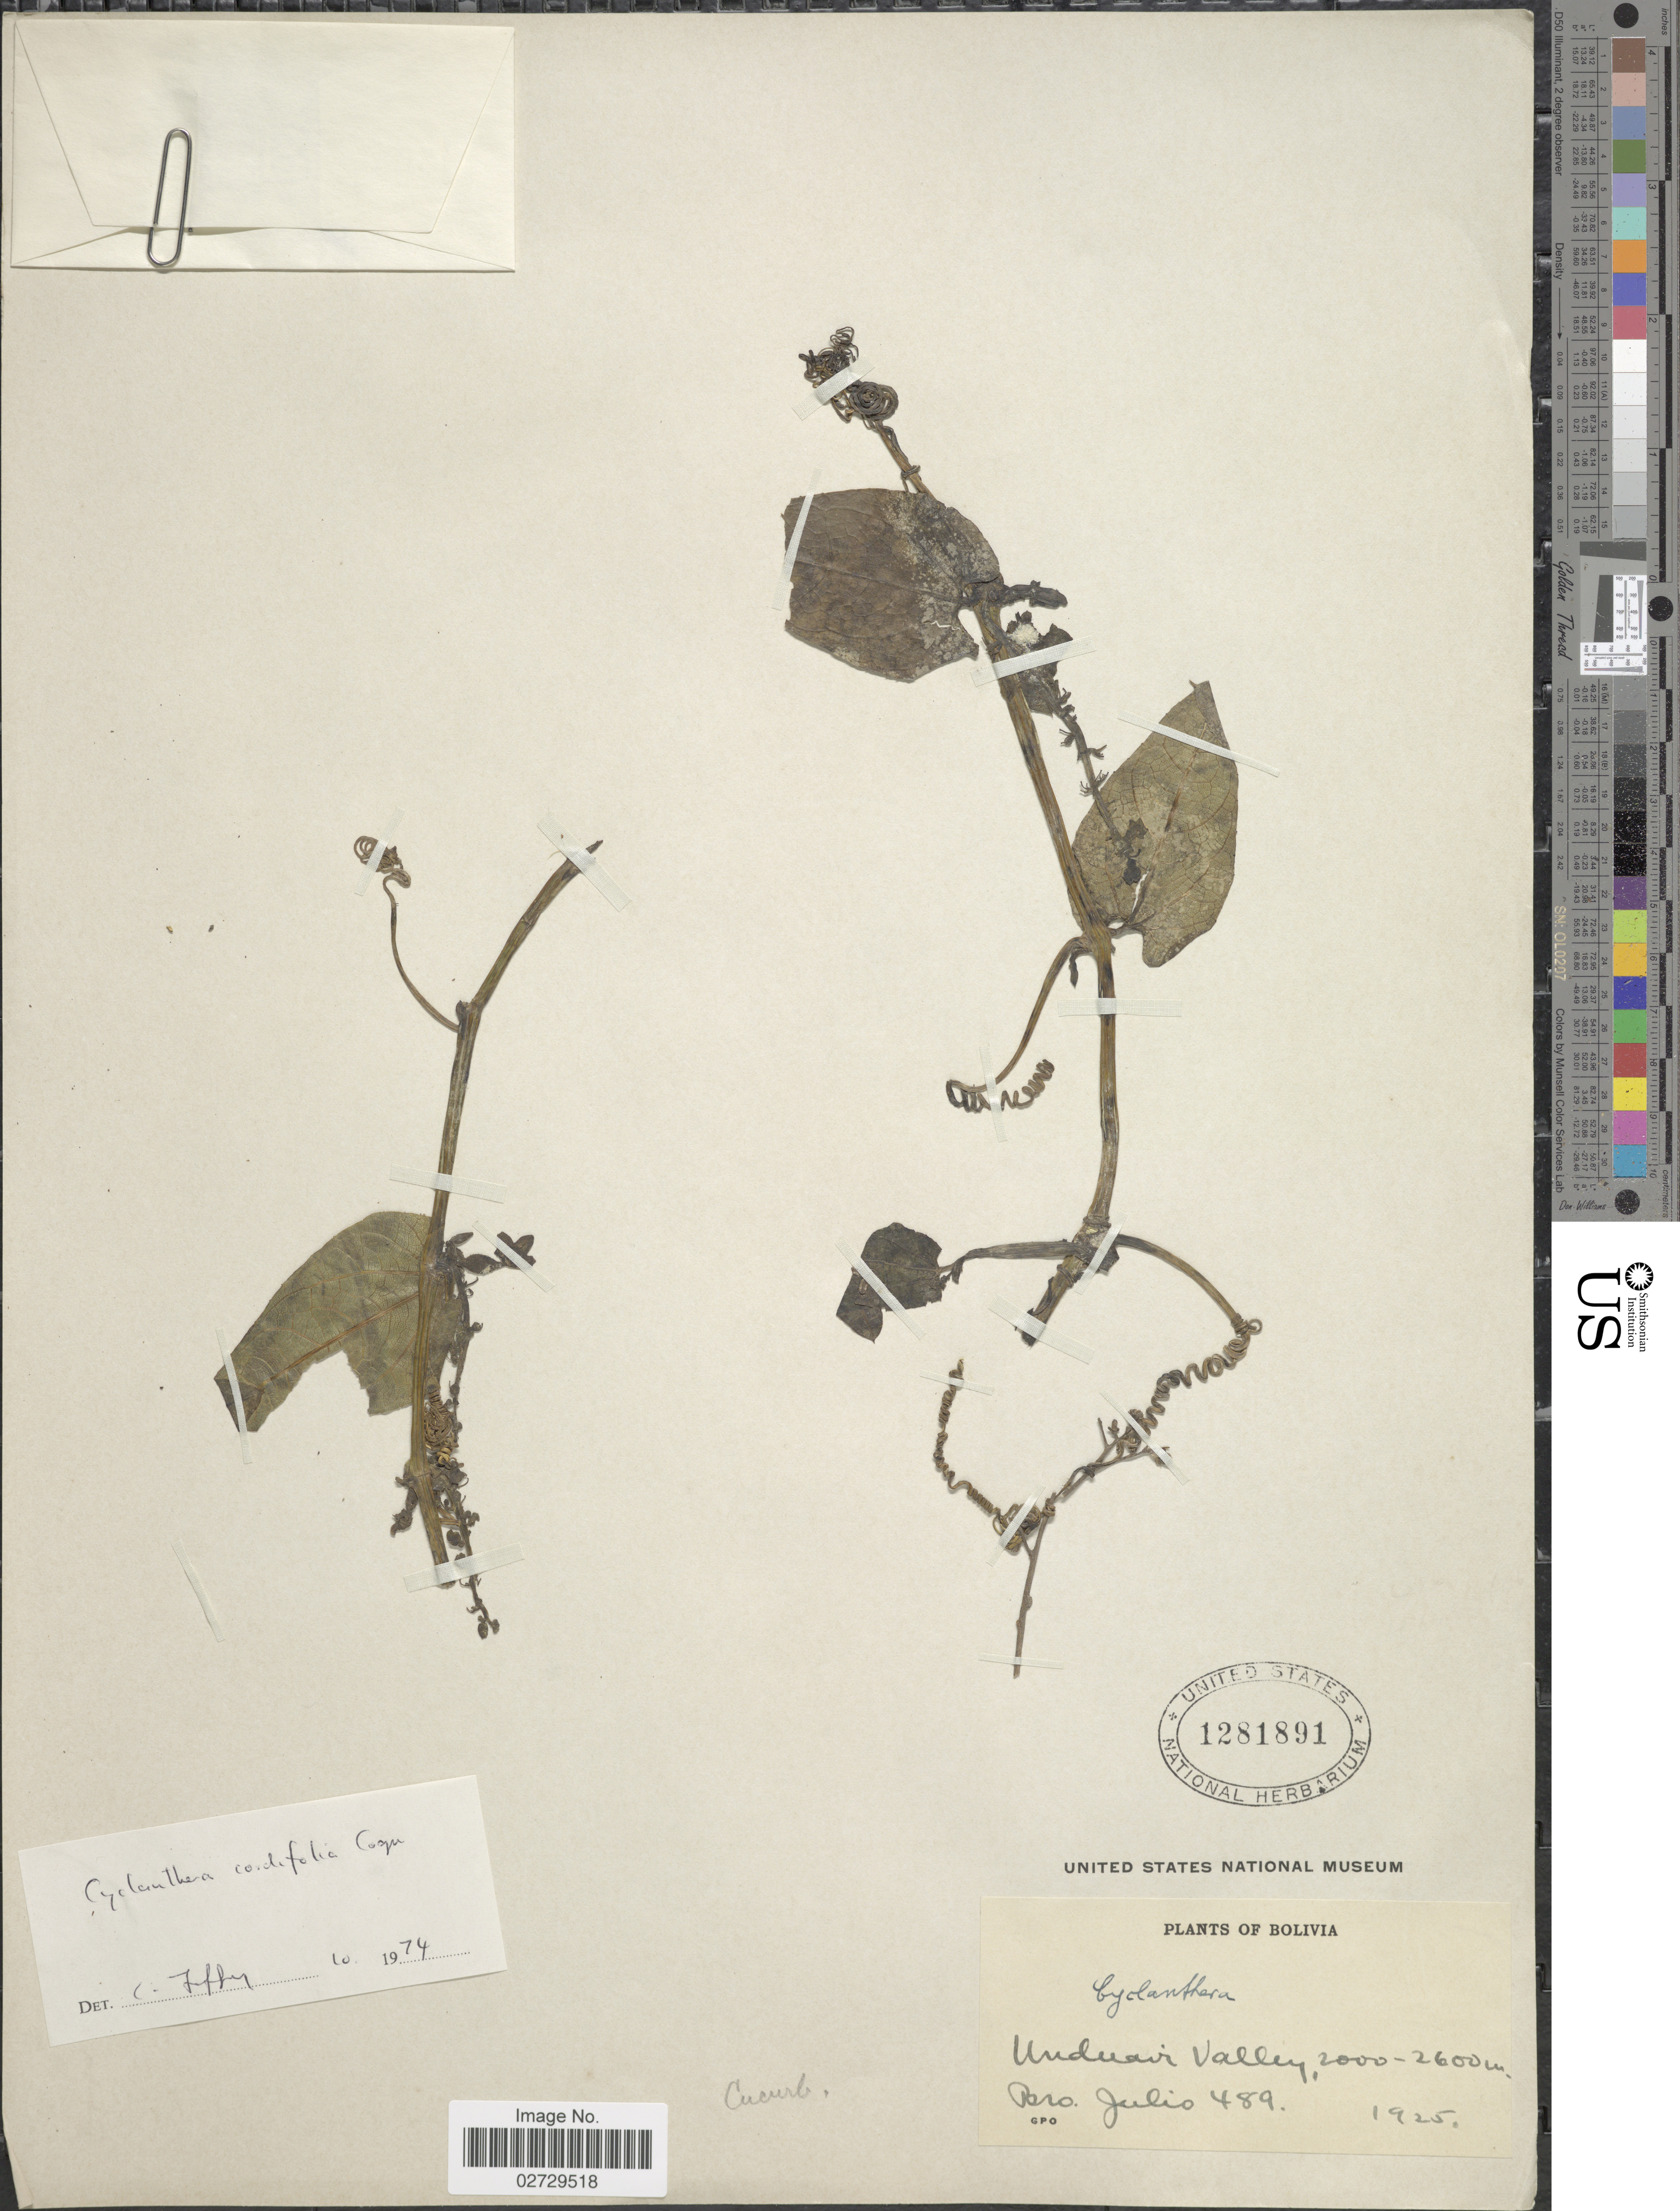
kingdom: Plantae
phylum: Tracheophyta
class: Magnoliopsida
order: Cucurbitales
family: Cucurbitaceae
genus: Cyclanthera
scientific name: Cyclanthera cordifolia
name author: Cogn.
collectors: Bro. Julio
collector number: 489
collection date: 1925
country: Bolivia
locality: Unduavi Valley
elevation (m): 2000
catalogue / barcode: US 1281891